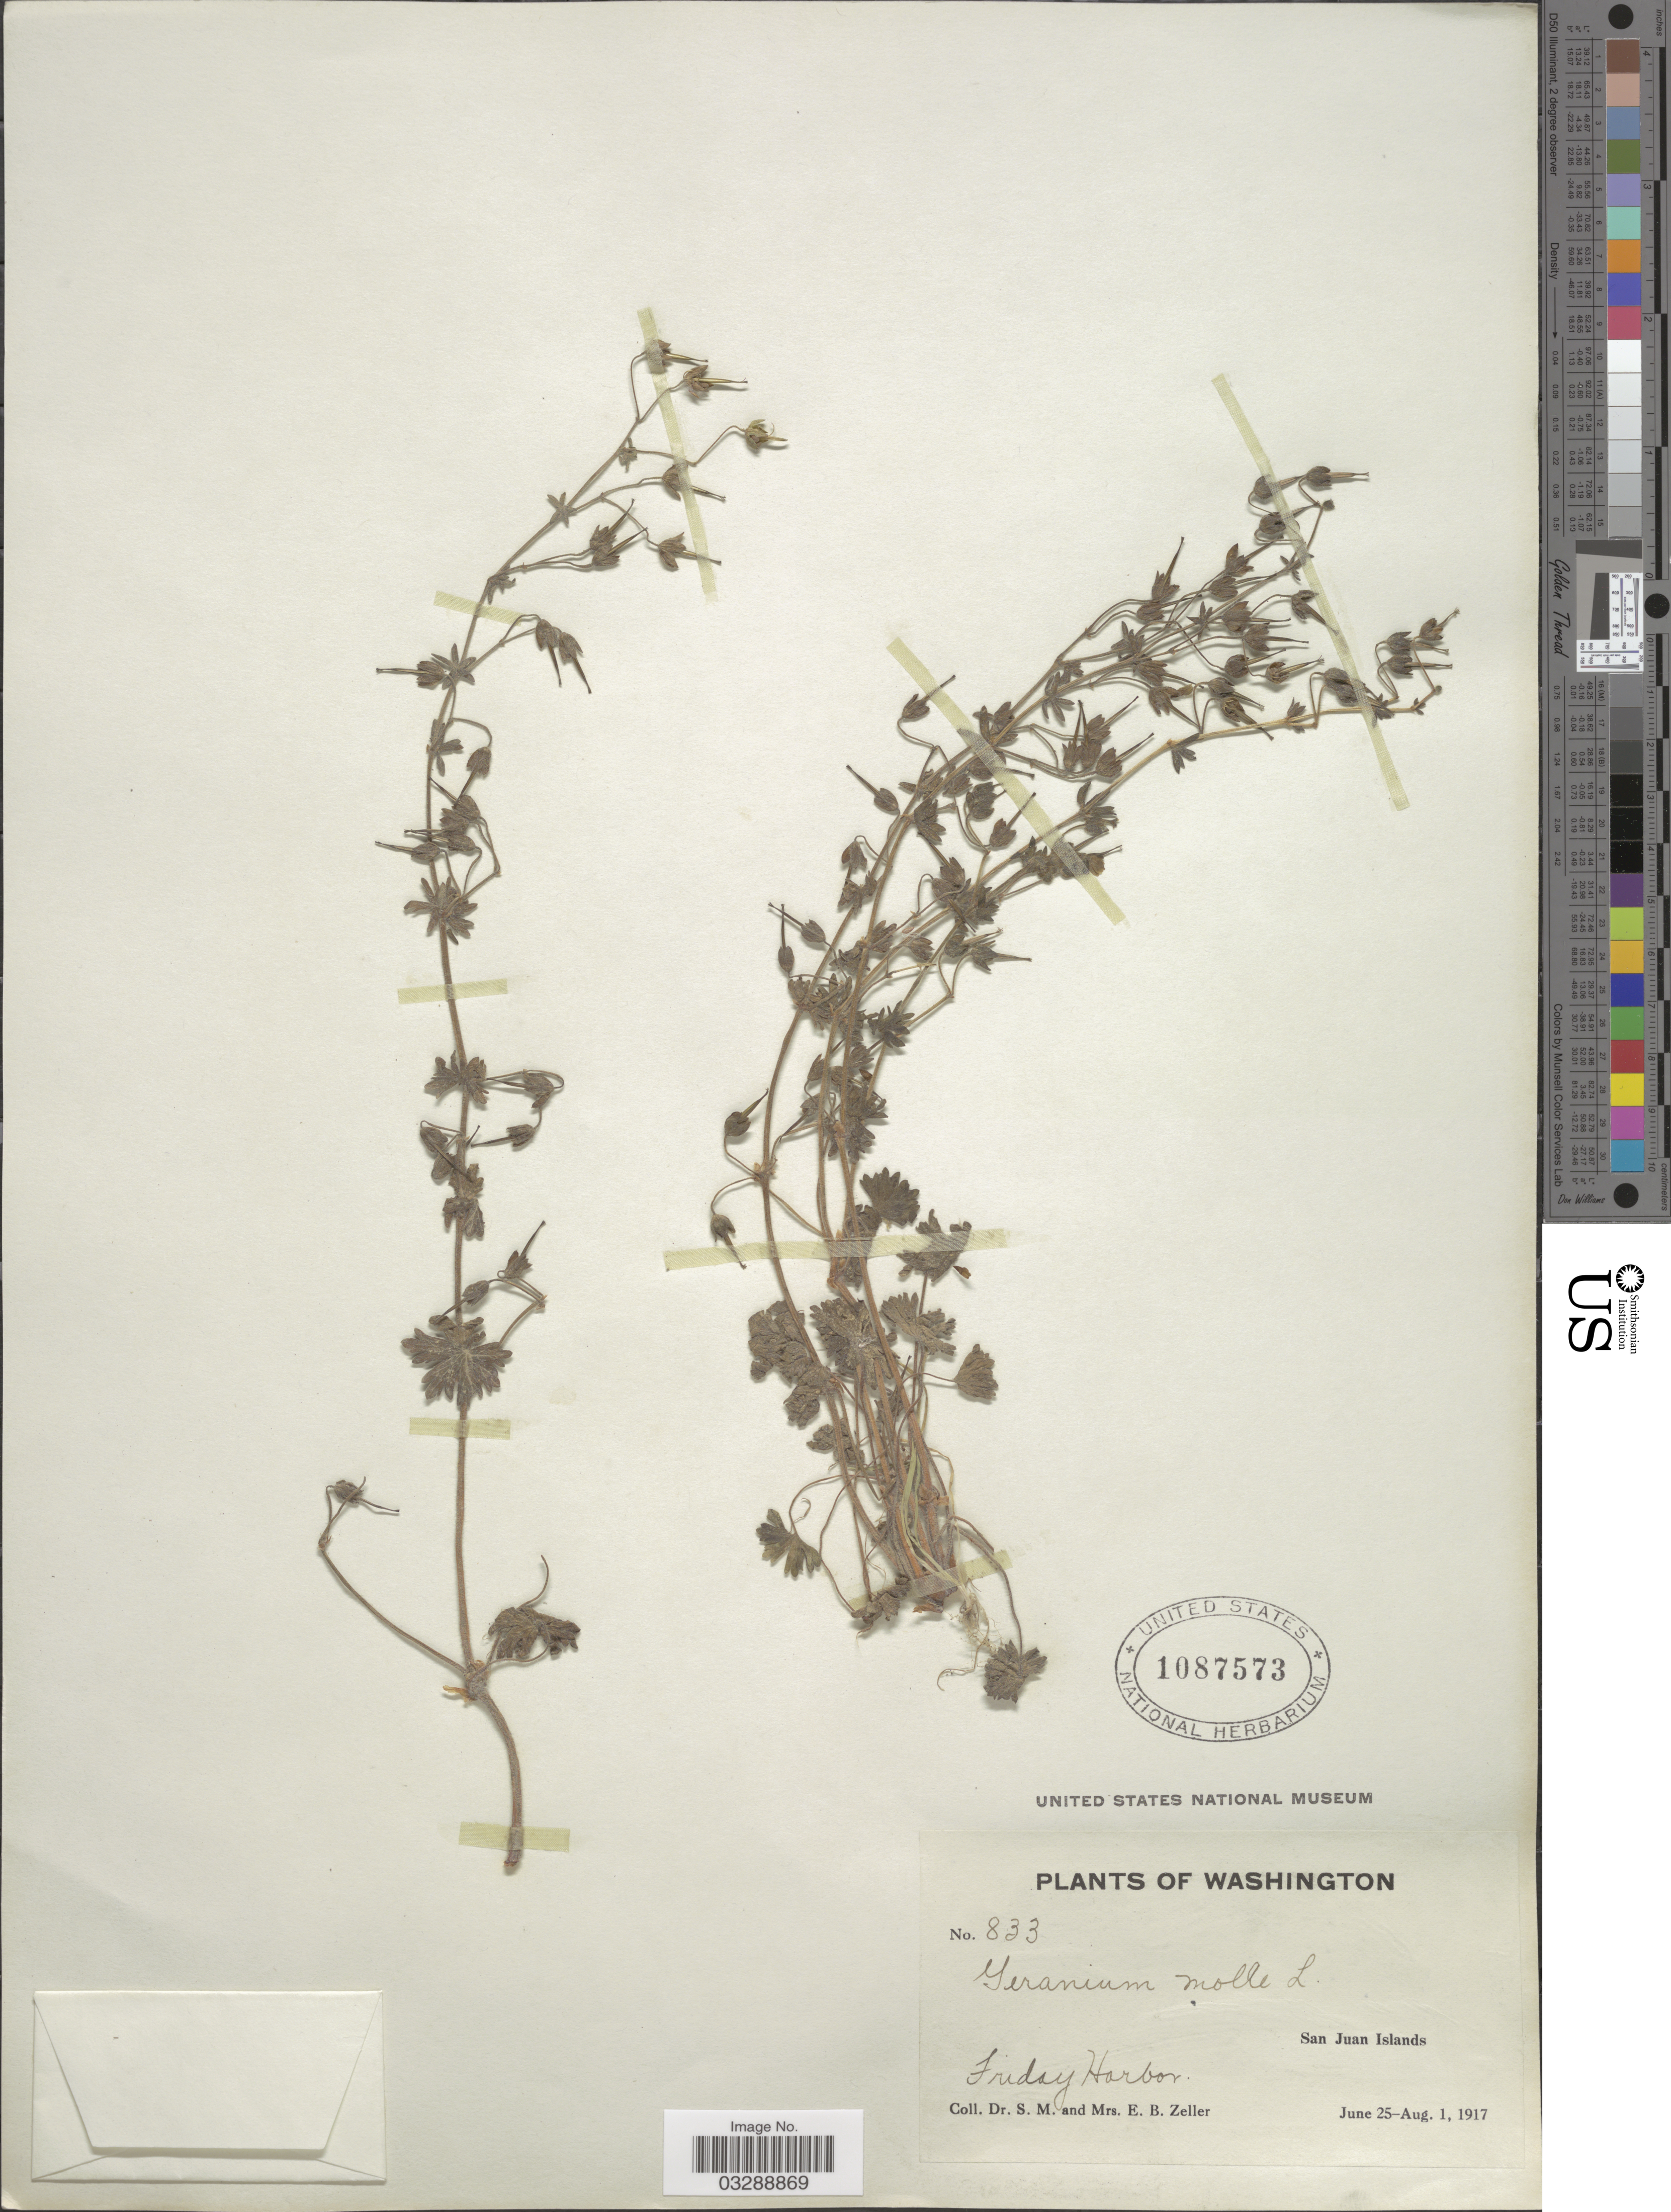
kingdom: Plantae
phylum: Tracheophyta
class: Magnoliopsida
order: Geraniales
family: Geraniaceae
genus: Geranium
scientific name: Geranium molle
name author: L.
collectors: S. Zeller & E. Zeller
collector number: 833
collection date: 1917-06-25/1917-08-01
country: United States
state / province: Washington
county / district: San Juan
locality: San Juan Islands. Friday Harbor.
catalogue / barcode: US 1087573